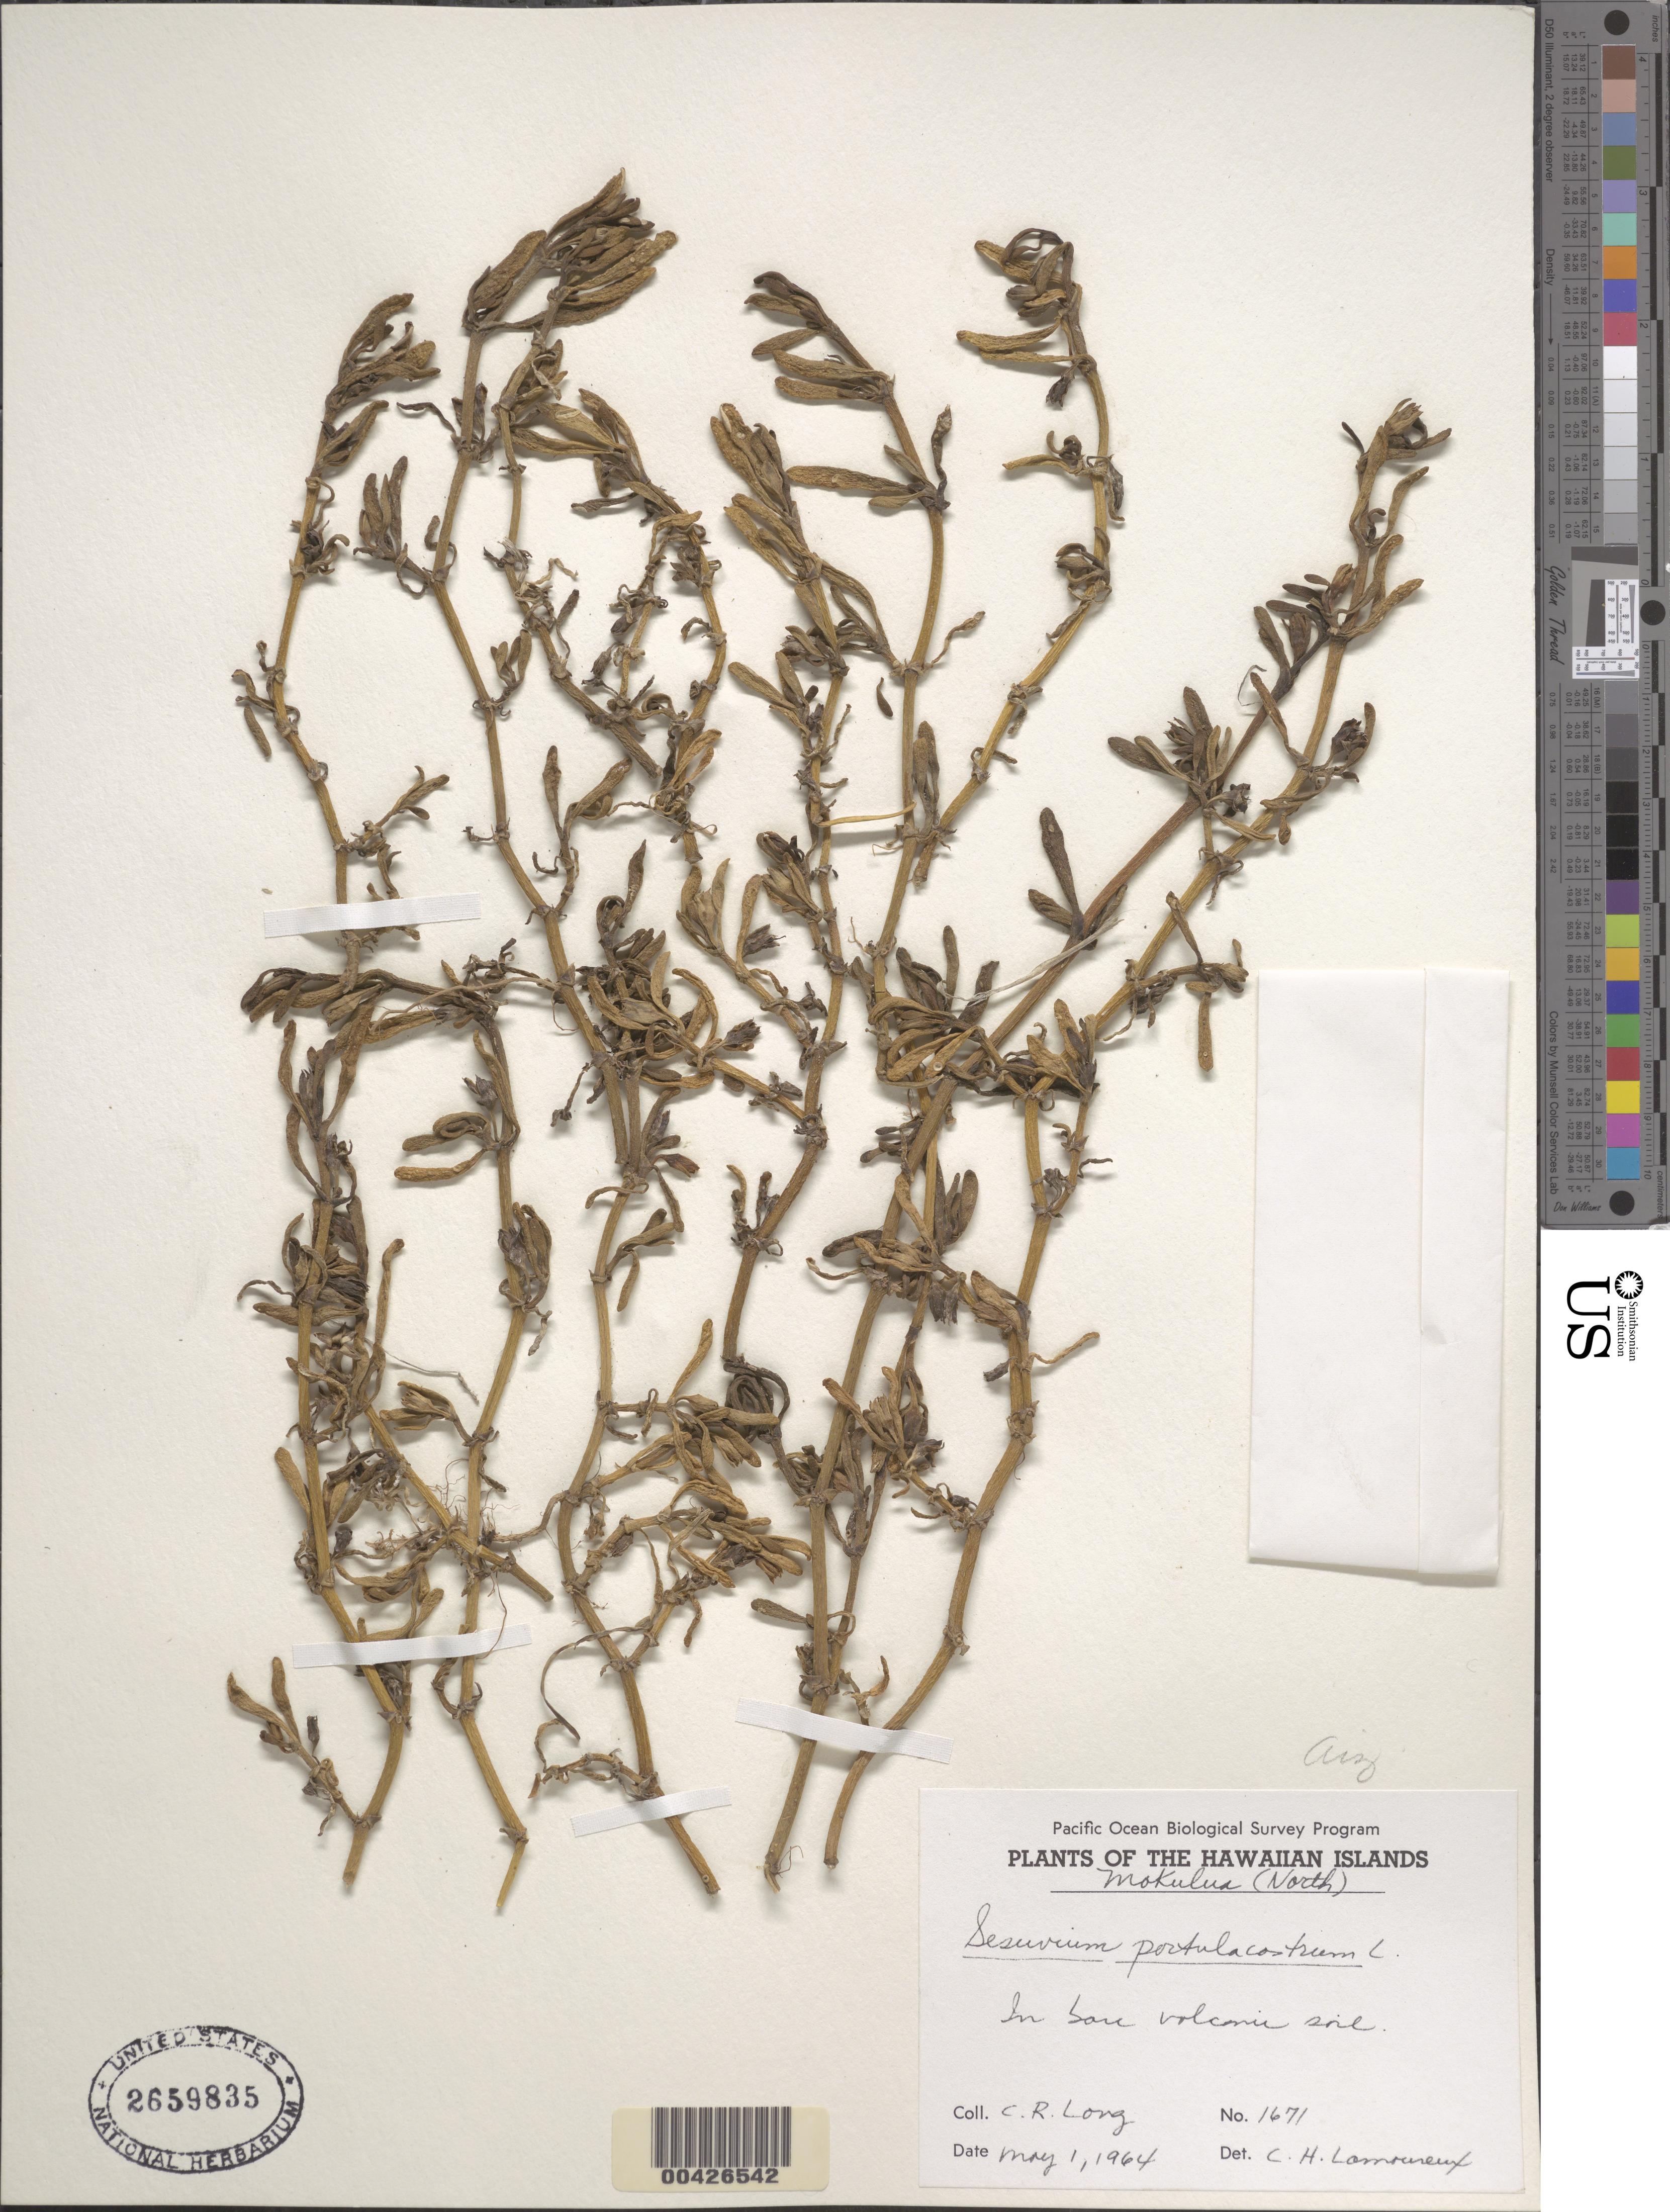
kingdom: Plantae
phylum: Tracheophyta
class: Magnoliopsida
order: Caryophyllales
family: Aizoaceae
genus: Sesuvium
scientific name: Sesuvium portulacastrum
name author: (L.) L.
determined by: Lamoureux, C. H.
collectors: C. Long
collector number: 1671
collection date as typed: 1 May 1964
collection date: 1964-05-01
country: United States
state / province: Hawaii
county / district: Kauai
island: Kaua'i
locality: Mokulua (North)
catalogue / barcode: US 2659835